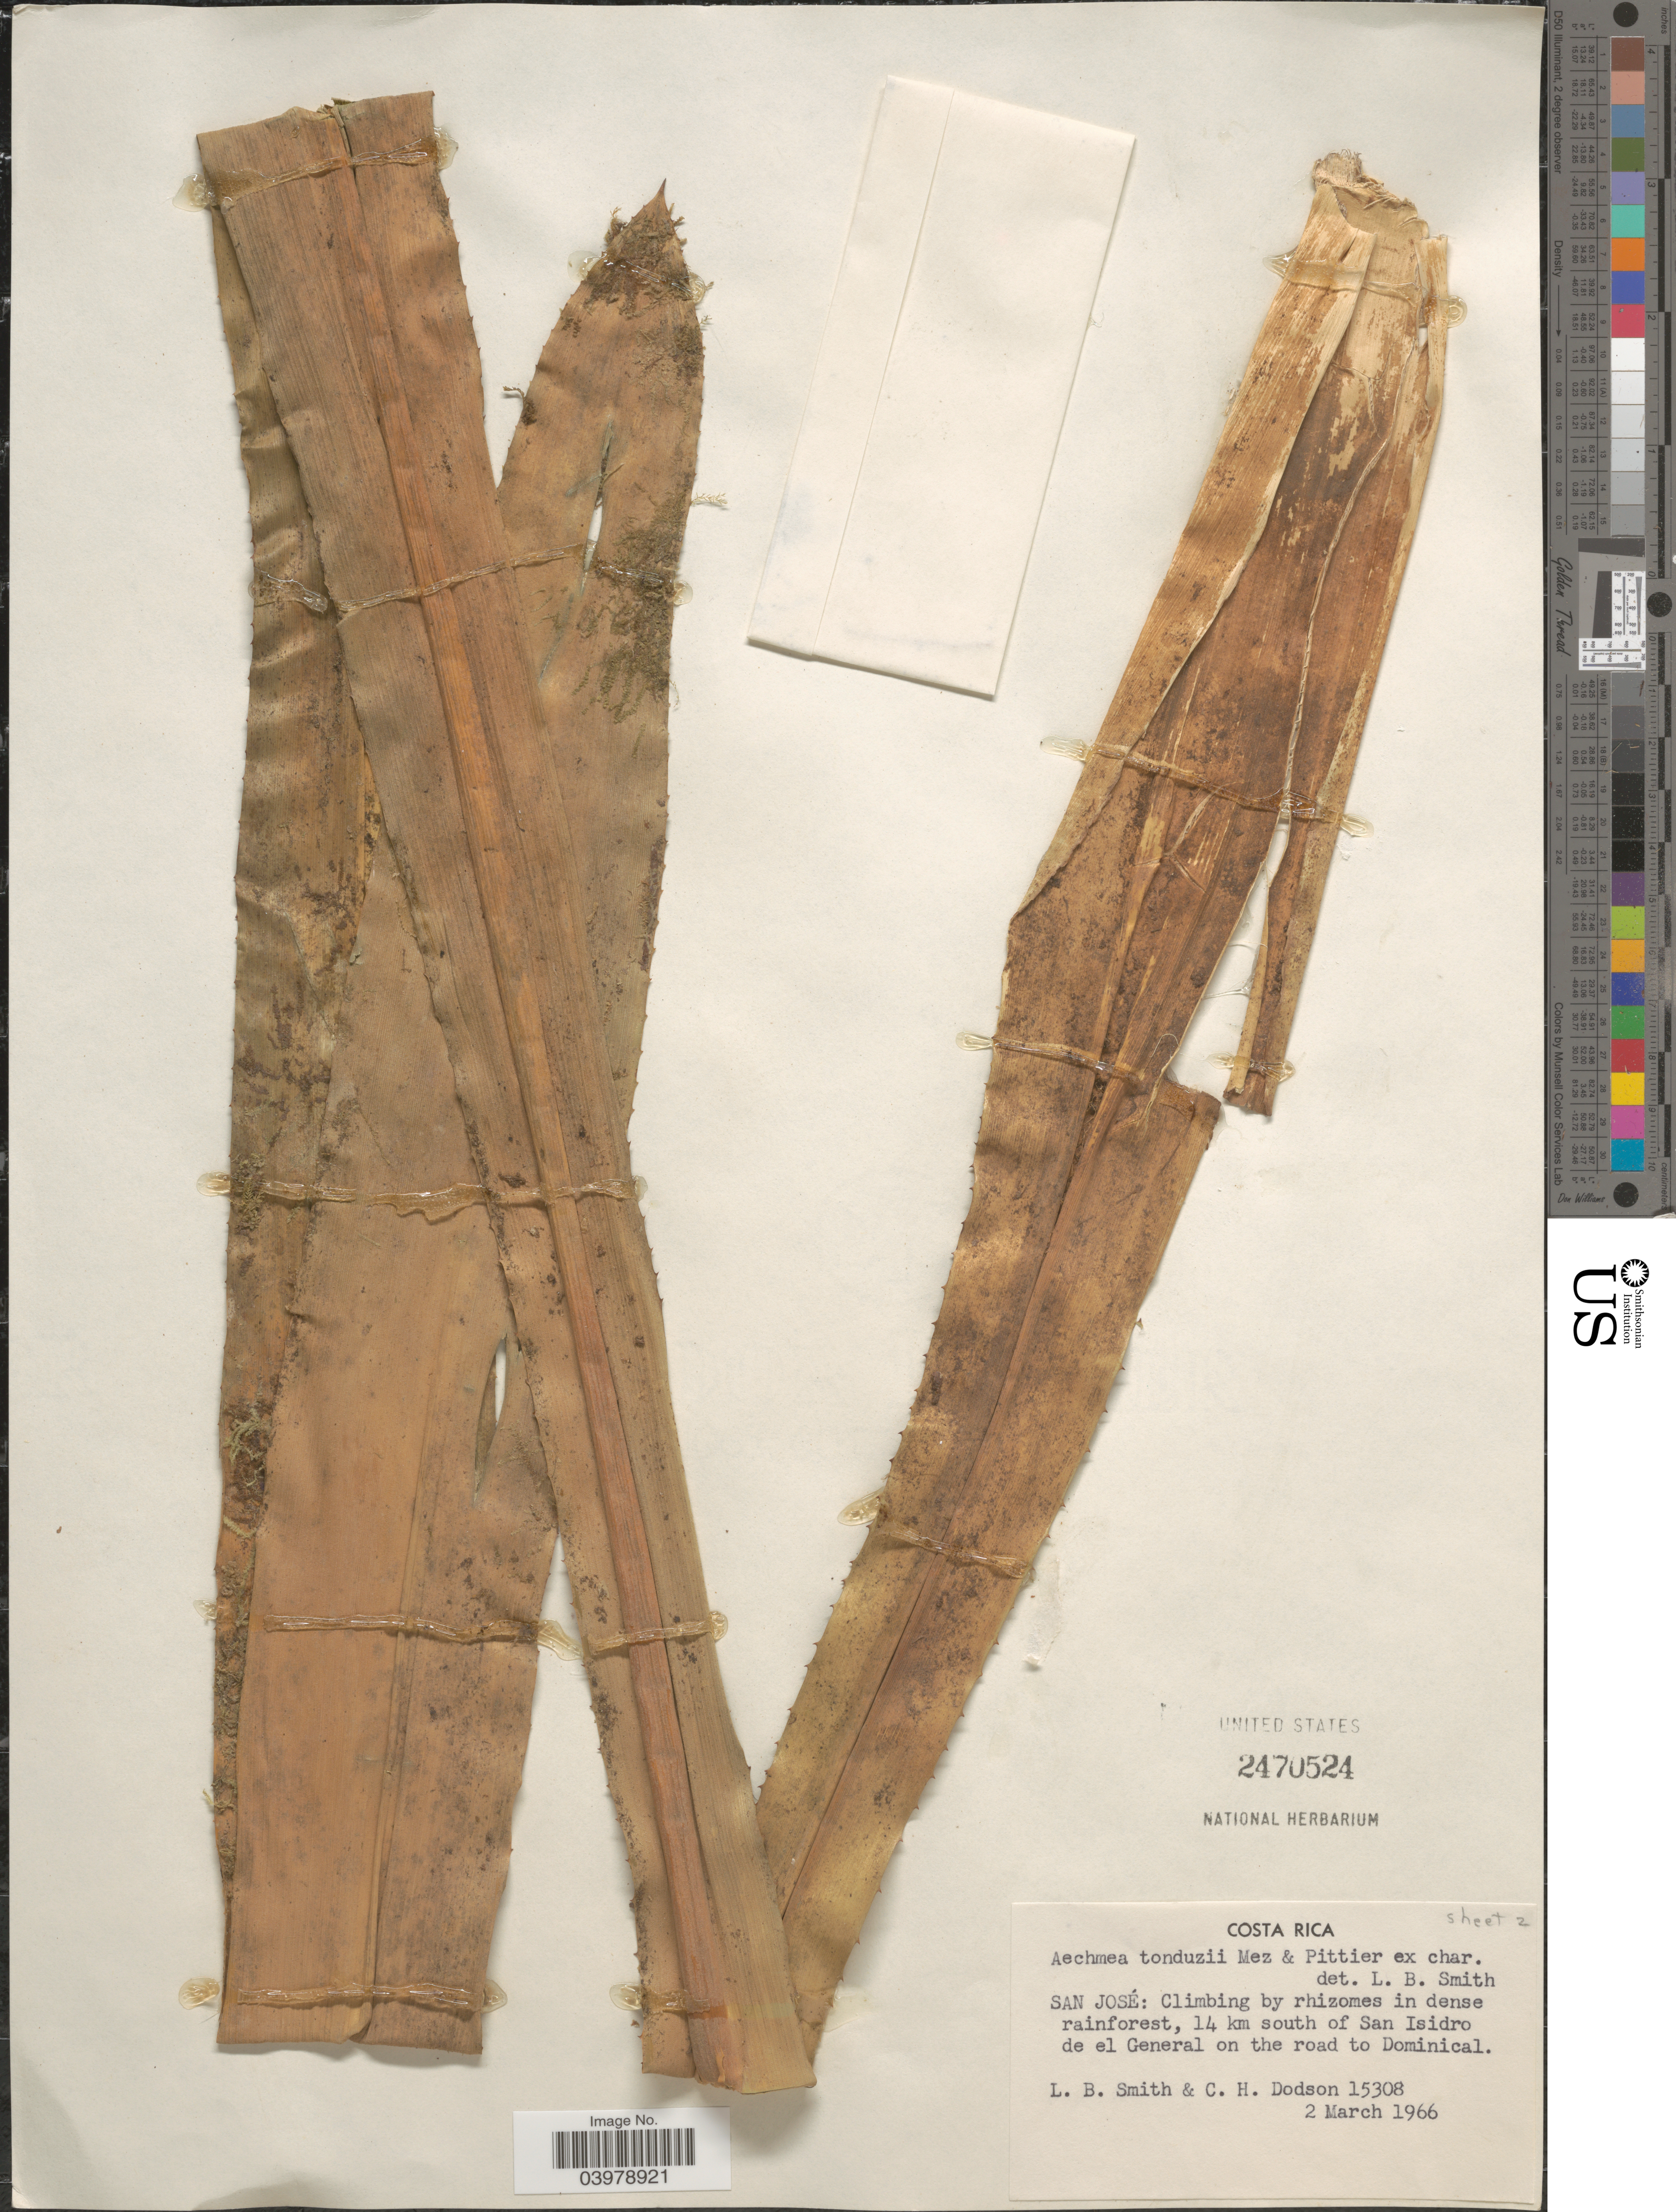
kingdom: Plantae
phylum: Tracheophyta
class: Liliopsida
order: Poales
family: Bromeliaceae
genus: Aechmea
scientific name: Aechmea tonduzii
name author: Mez & Pittier ex Mez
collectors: L. Smith & C. H. Dodson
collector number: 15308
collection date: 1966-03-02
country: Costa Rica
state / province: San José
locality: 14 km south of San Isidro de el General on the road to Dominical.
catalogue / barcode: US 2470524